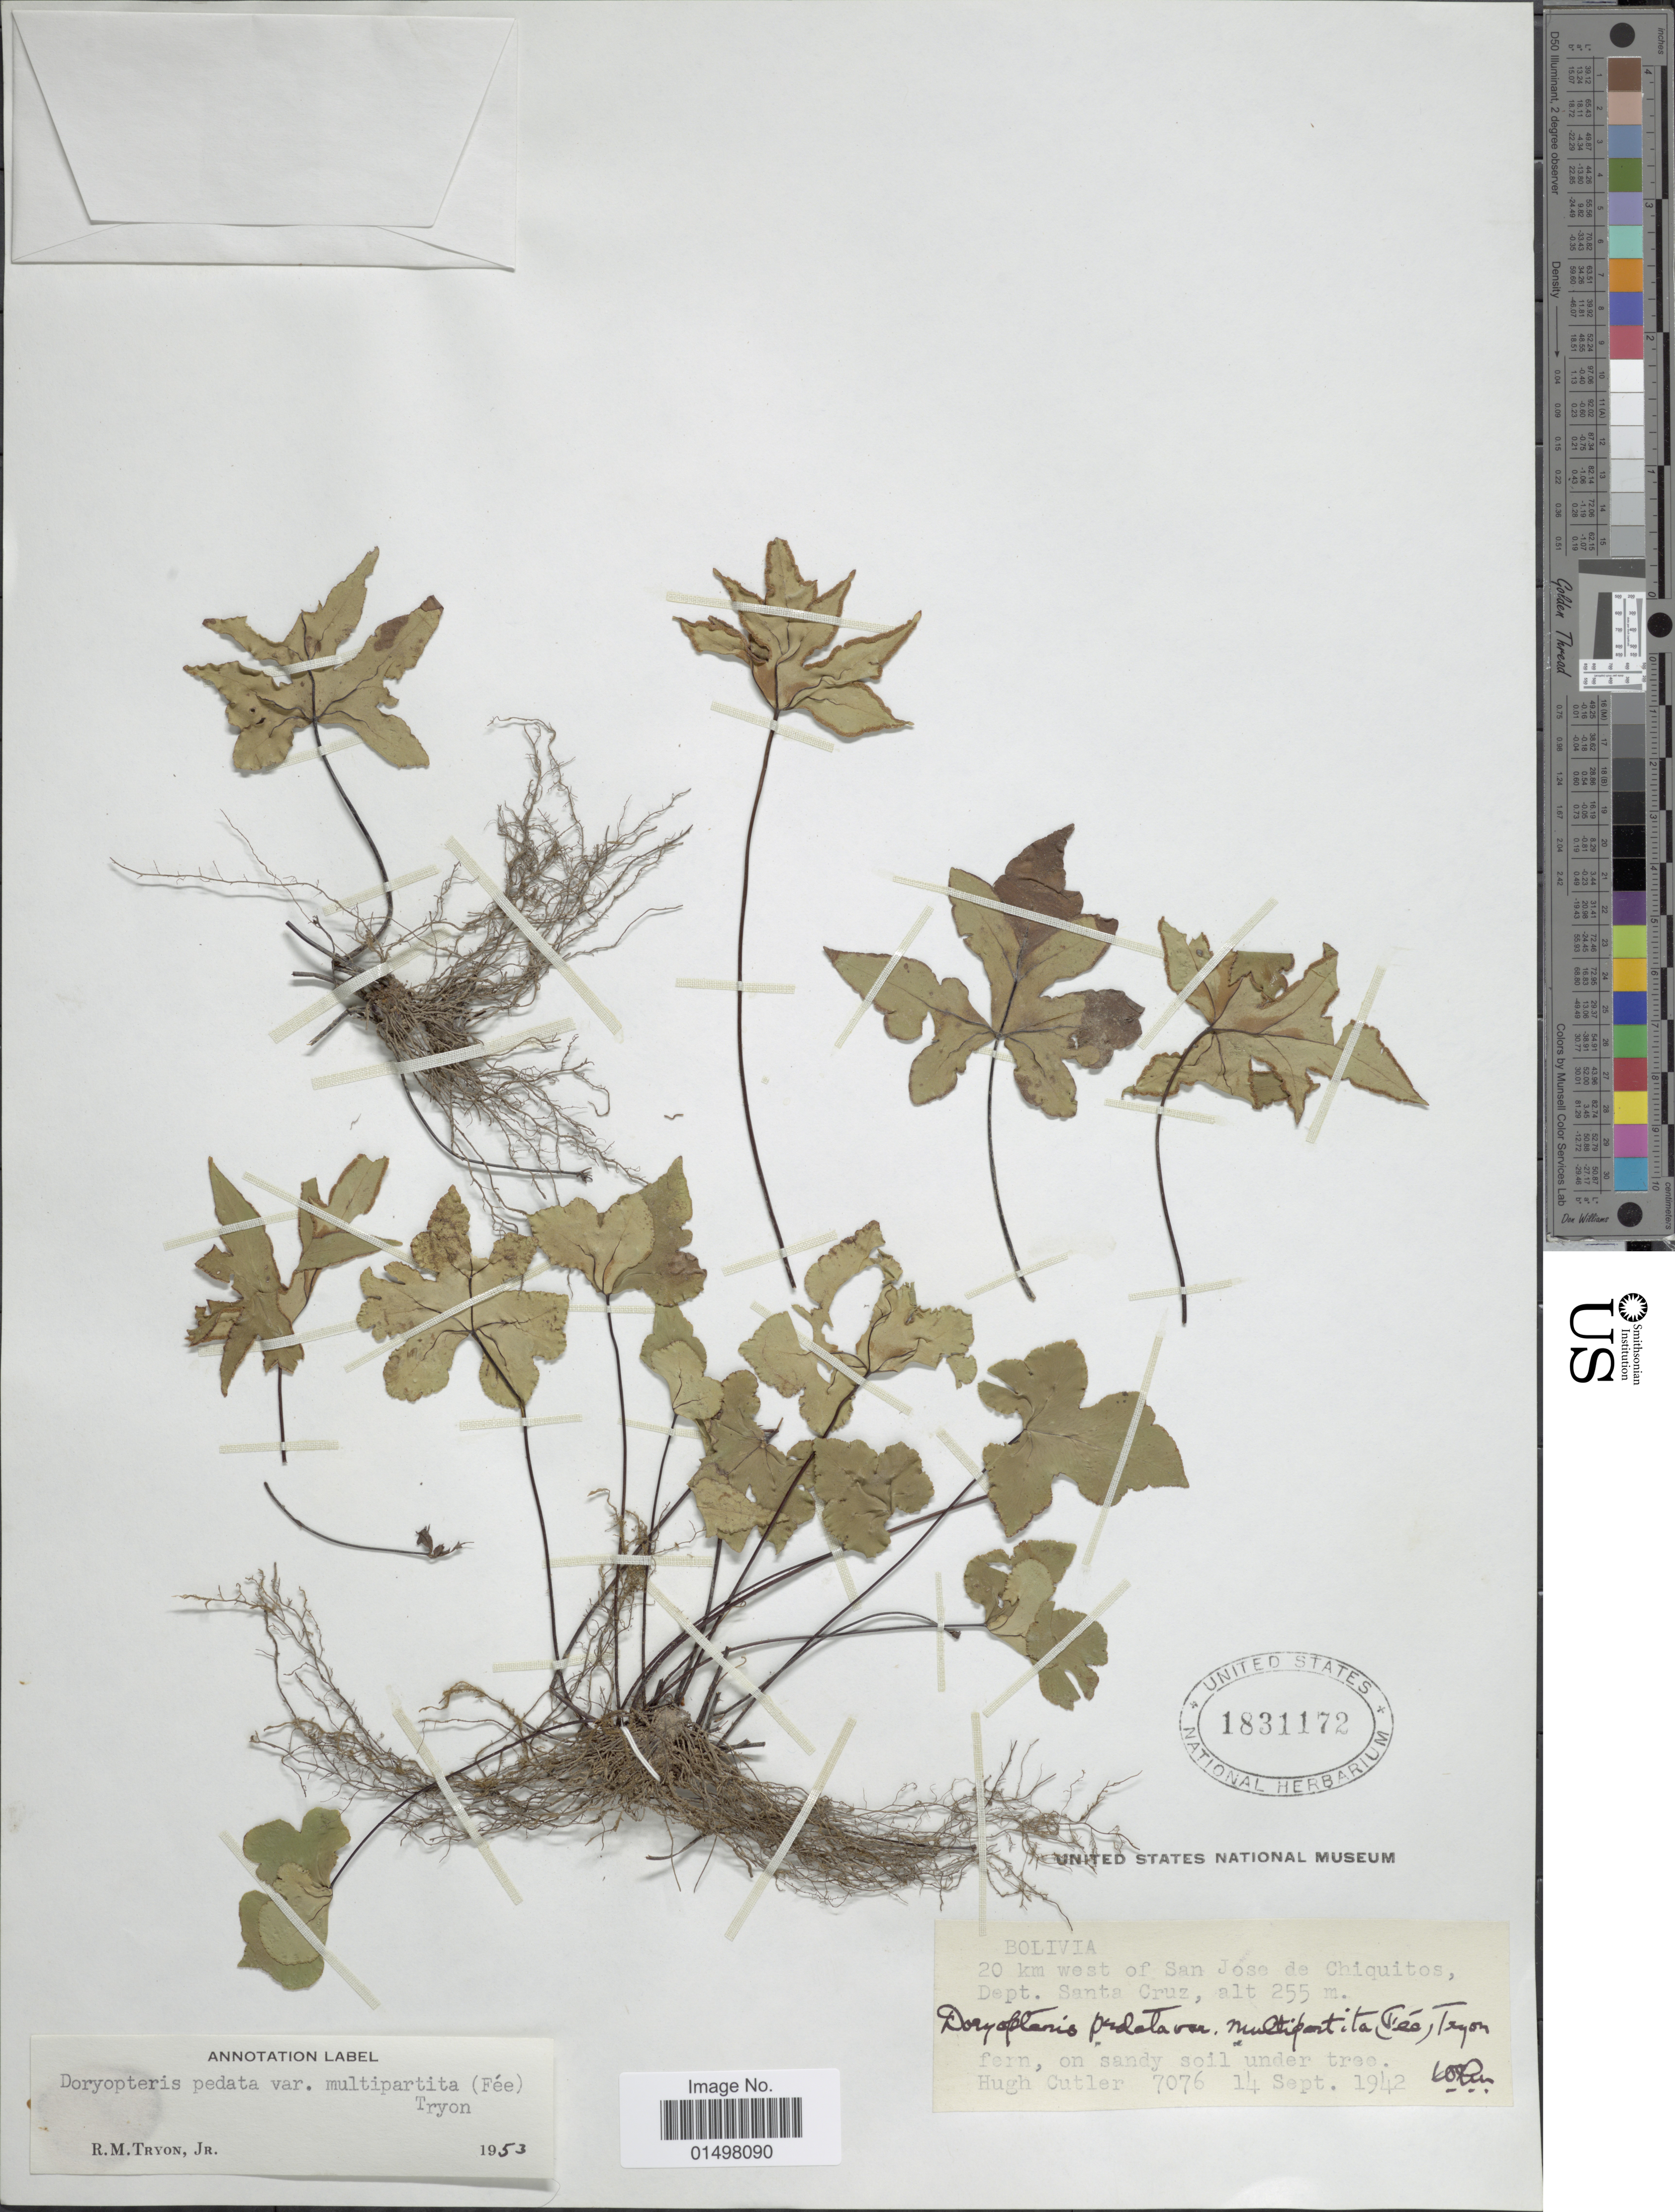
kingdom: Plantae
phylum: Tracheophyta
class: Polypodiopsida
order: Polypodiales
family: Pteridaceae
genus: Doryopteris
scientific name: Doryopteris pedata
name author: (L.) Fée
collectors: H. C. Cutler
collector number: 7076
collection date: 1942-09-14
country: Bolivia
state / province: Santa Cruz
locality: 20 km west of Santa Jose de Chiquitos, Dept. Santa Cruz.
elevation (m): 255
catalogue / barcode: US 1831172